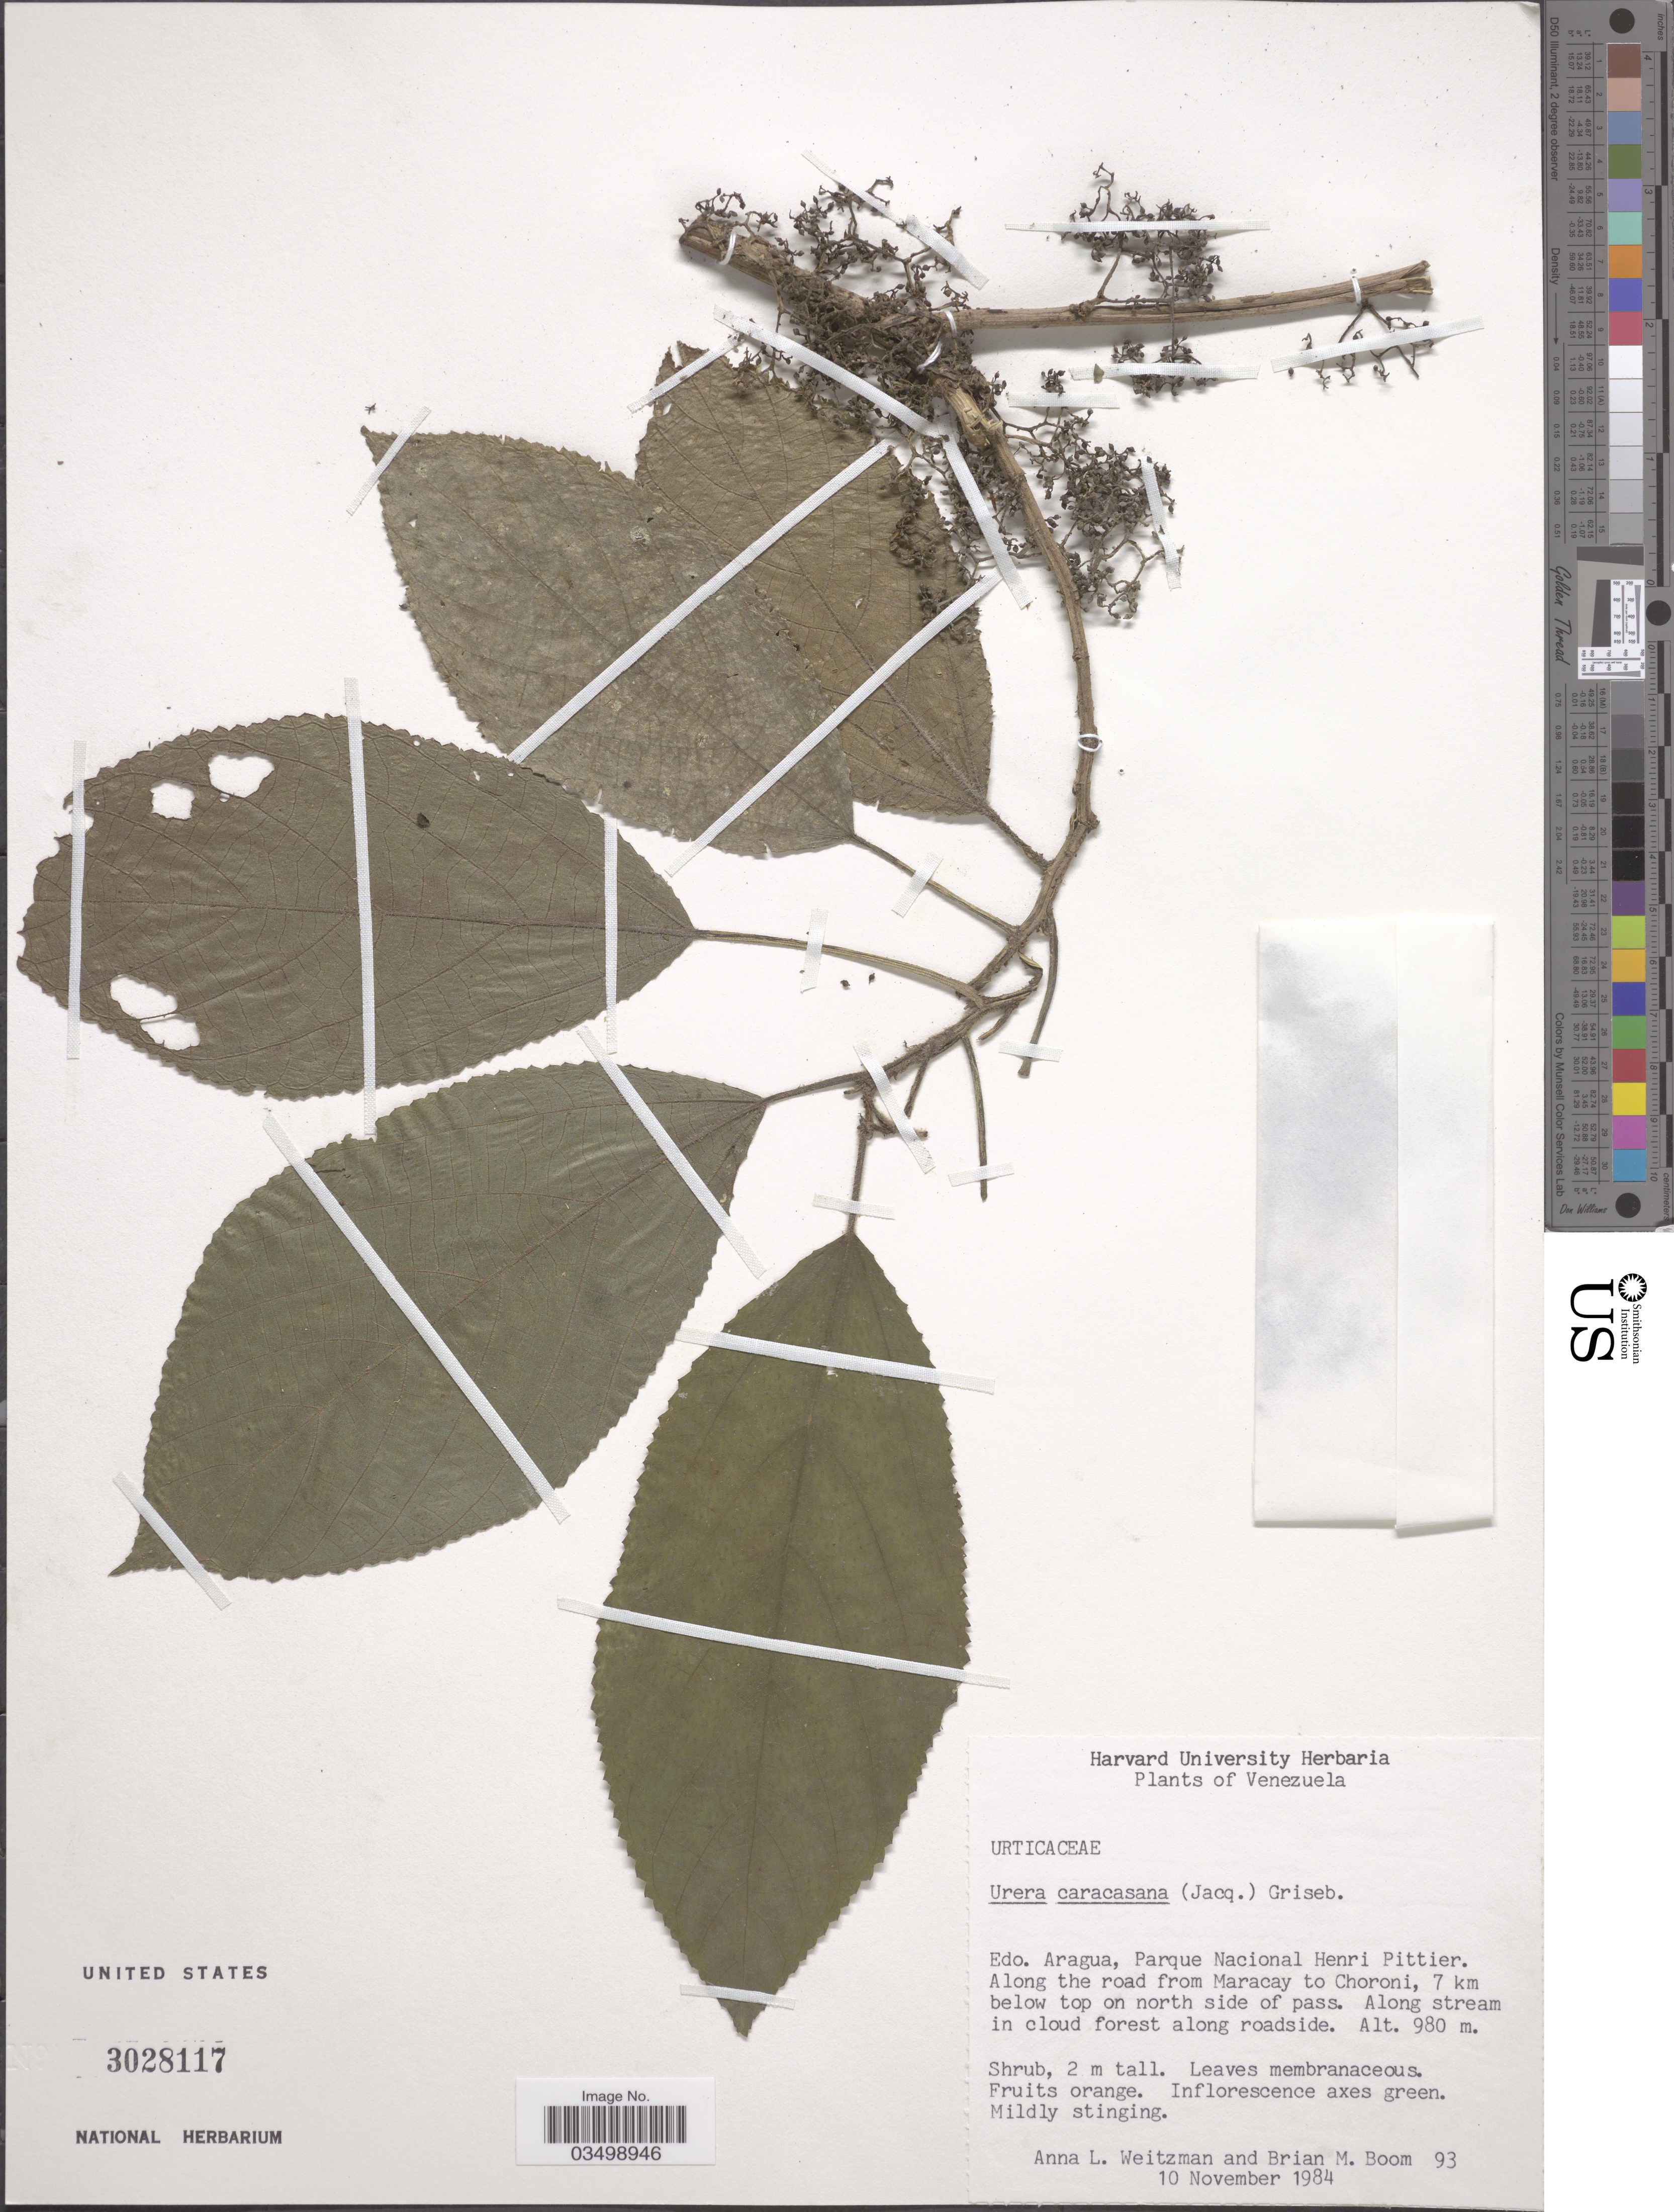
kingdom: Plantae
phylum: Tracheophyta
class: Magnoliopsida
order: Rosales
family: Urticaceae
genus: Urera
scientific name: Urera caracasana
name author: (Jacq.) Gaudich. ex Griseb.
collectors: A. L. Weitzman & B. M. Boom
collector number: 93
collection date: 1984-11-10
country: Venezuela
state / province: Aragua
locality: Parque Nacional Henri Pittier. Along the road from Maracay to Choroni, 7 km below top on north side of pass.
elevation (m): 980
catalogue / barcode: US 3028117